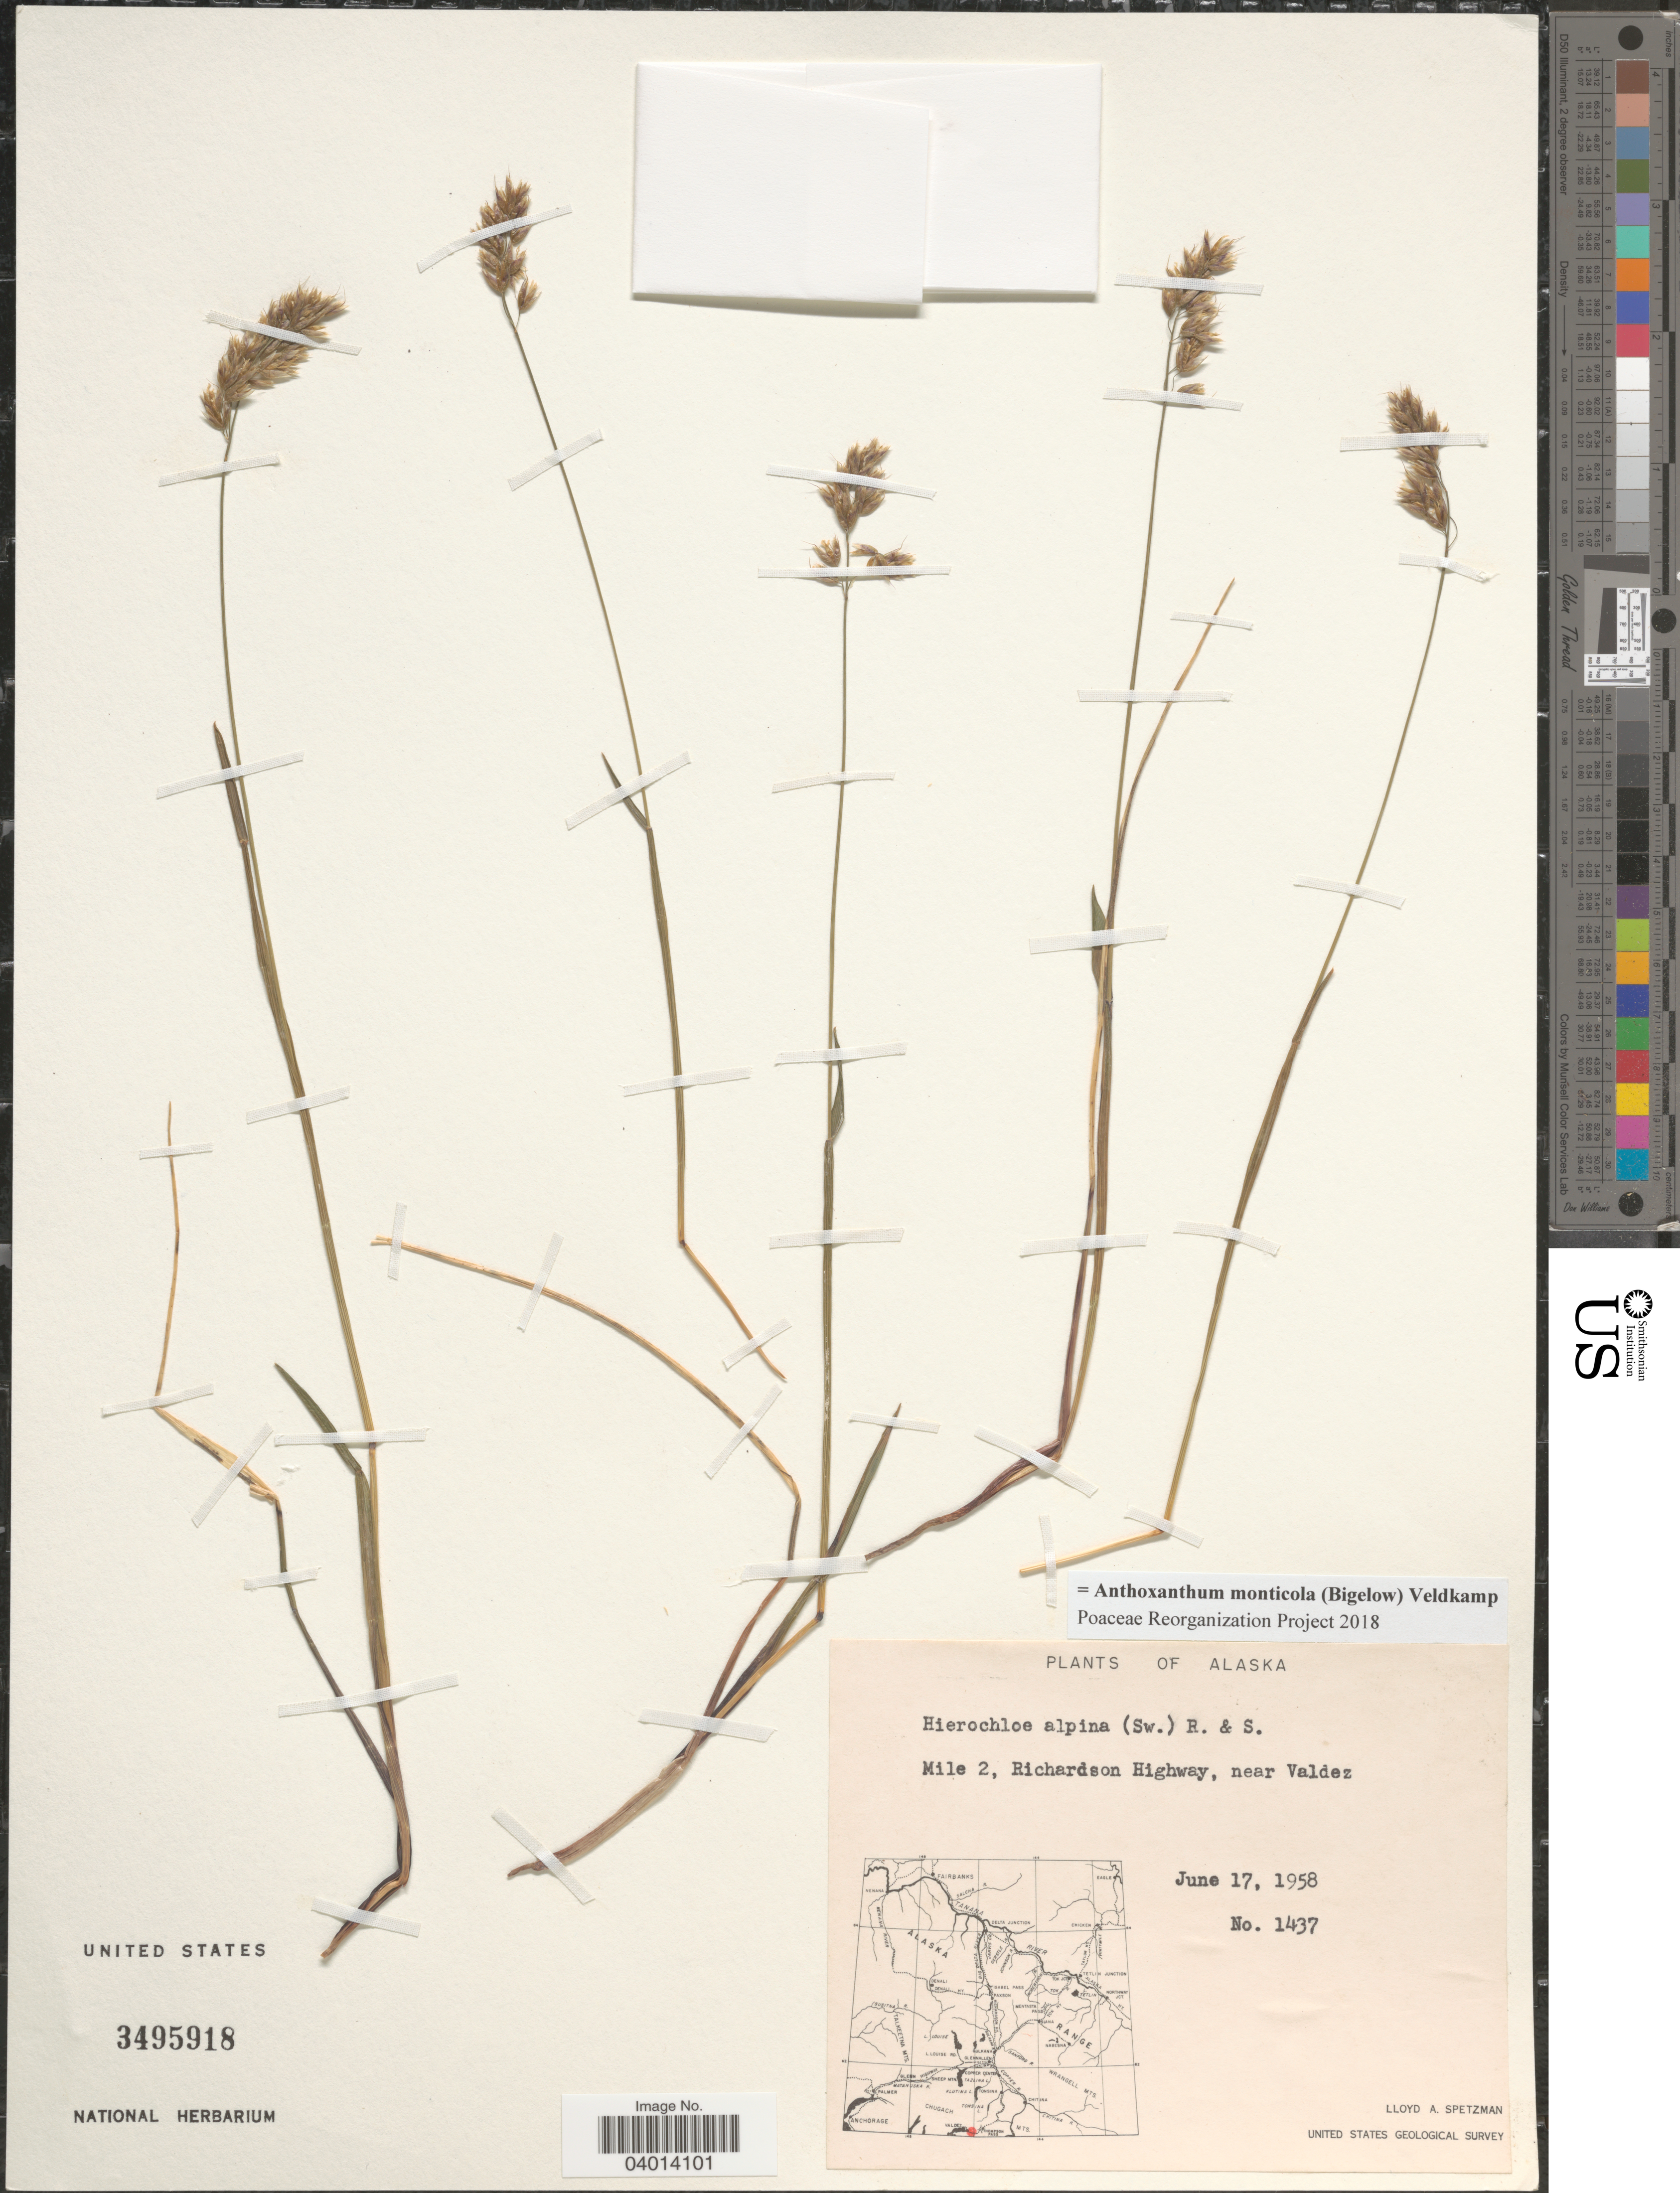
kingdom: Plantae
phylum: Tracheophyta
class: Liliopsida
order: Poales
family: Poaceae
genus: Anthoxanthum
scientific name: Anthoxanthum monticola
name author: (Bigelow) Veldkamp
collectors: L. Spetzman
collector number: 1437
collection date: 1958-06-17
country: United States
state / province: Alaska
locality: Mile 2, Richardson Highway, near Valdez.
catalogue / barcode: US 3495918